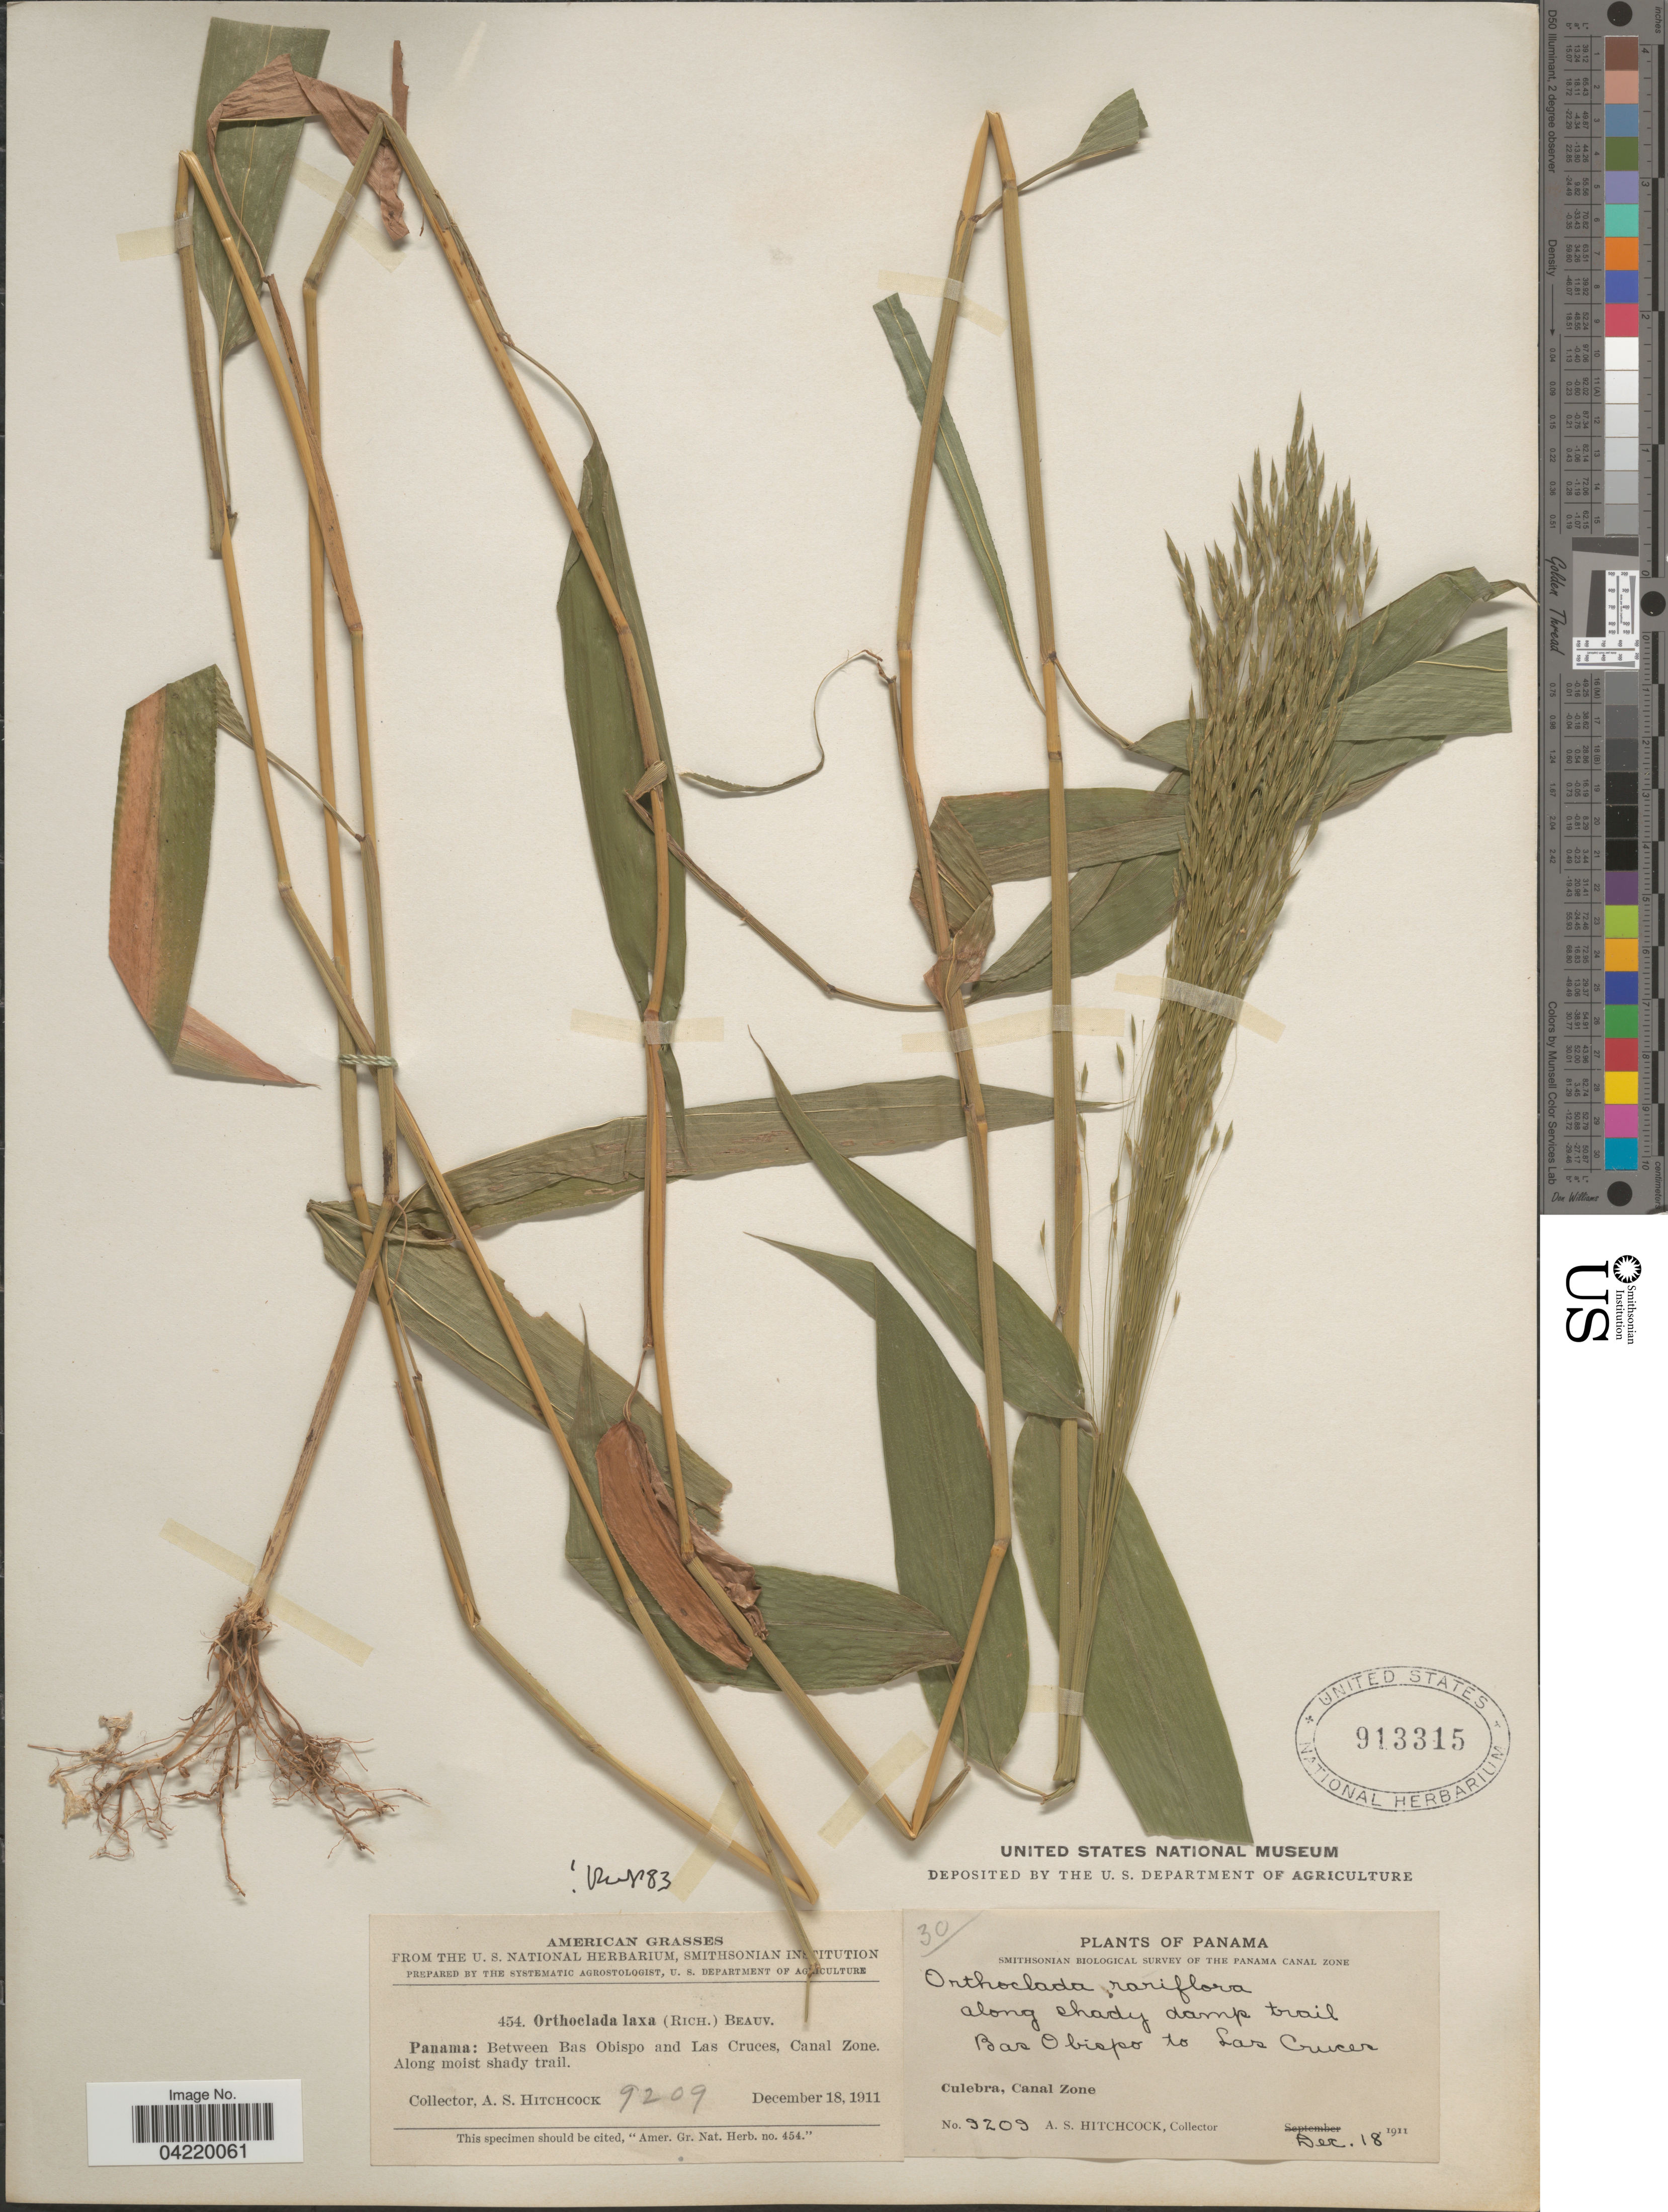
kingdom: Plantae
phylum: Tracheophyta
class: Liliopsida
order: Poales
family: Poaceae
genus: Orthoclada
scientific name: Orthoclada laxa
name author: P. Beauv.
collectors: A. S. Hitchcock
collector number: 9209/454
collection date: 1911-12-18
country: Panama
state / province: Colón / Panamá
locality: Between Bas Obispo and Las Cruces, Canal Zone. Along moist shady trail. Along shady damp trail Bas Obispo to Las Cruces. Culebra, Canal Zone.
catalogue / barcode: US 913315